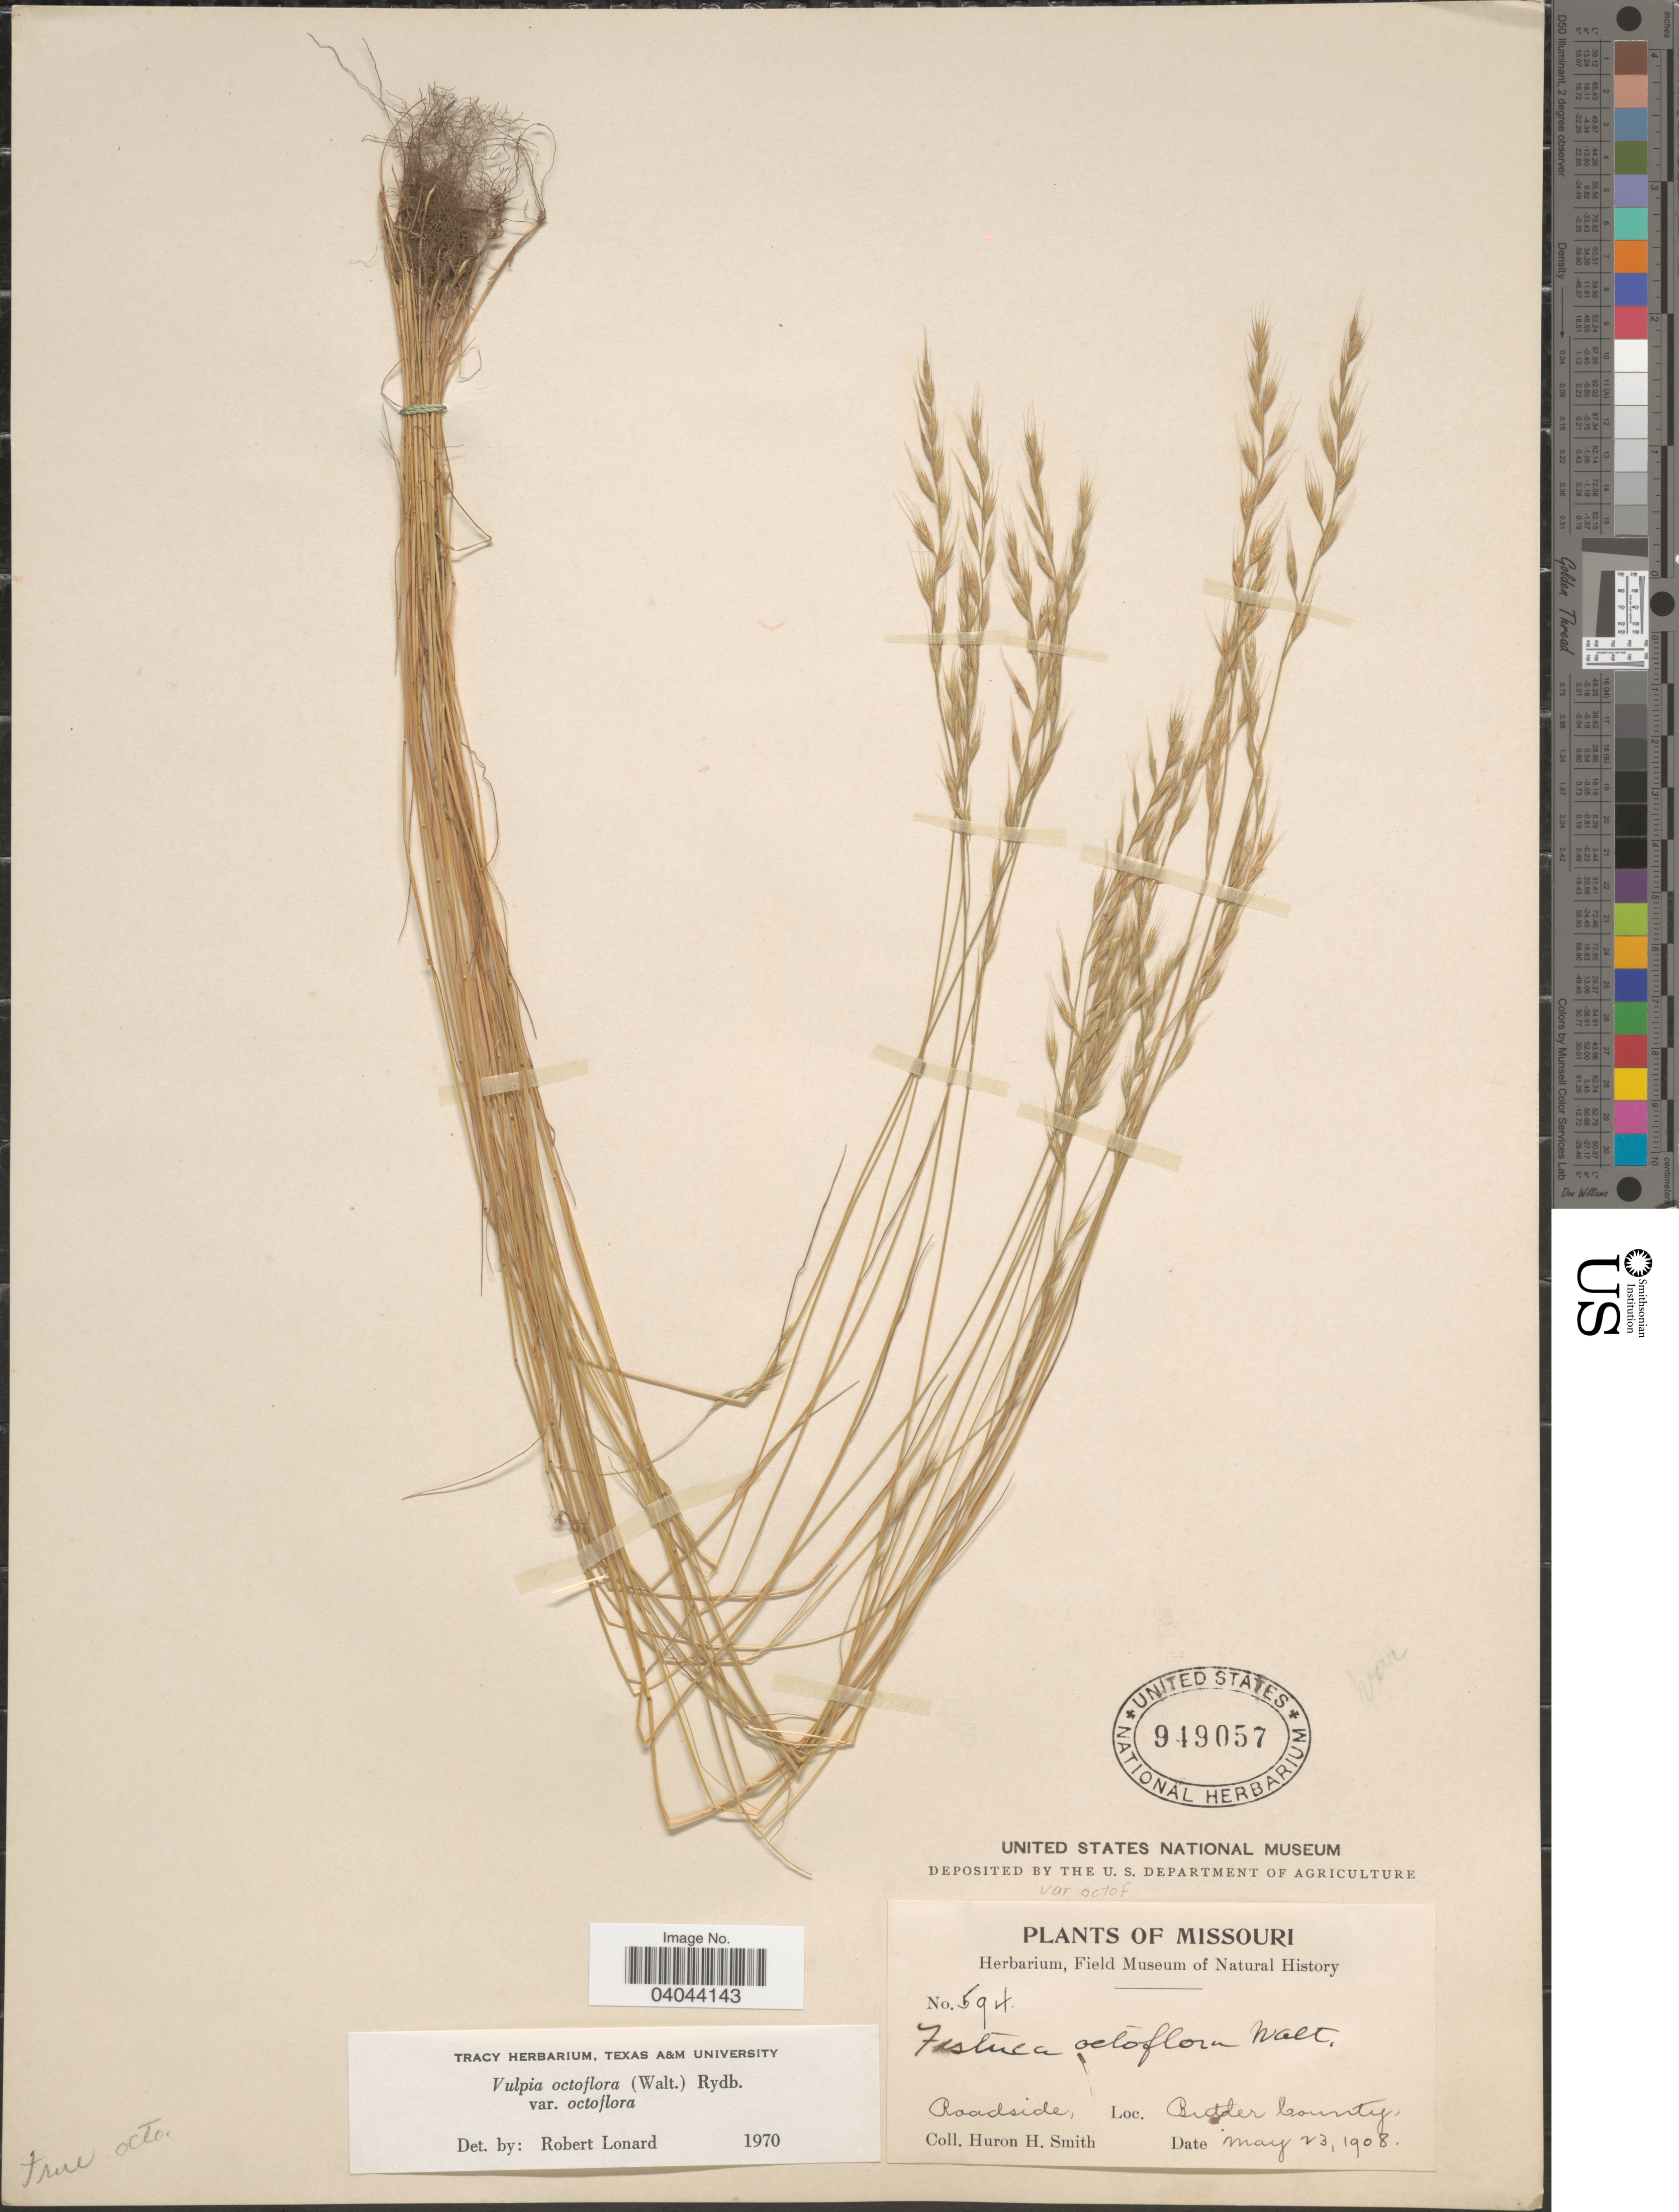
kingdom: Plantae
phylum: Tracheophyta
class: Liliopsida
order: Poales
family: Poaceae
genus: Festuca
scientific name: Festuca octoflora var. octoflora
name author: Walter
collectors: Huron H. Smith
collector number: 594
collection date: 1908-05-23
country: United States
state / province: Missouri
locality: Butler County.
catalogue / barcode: US 949057